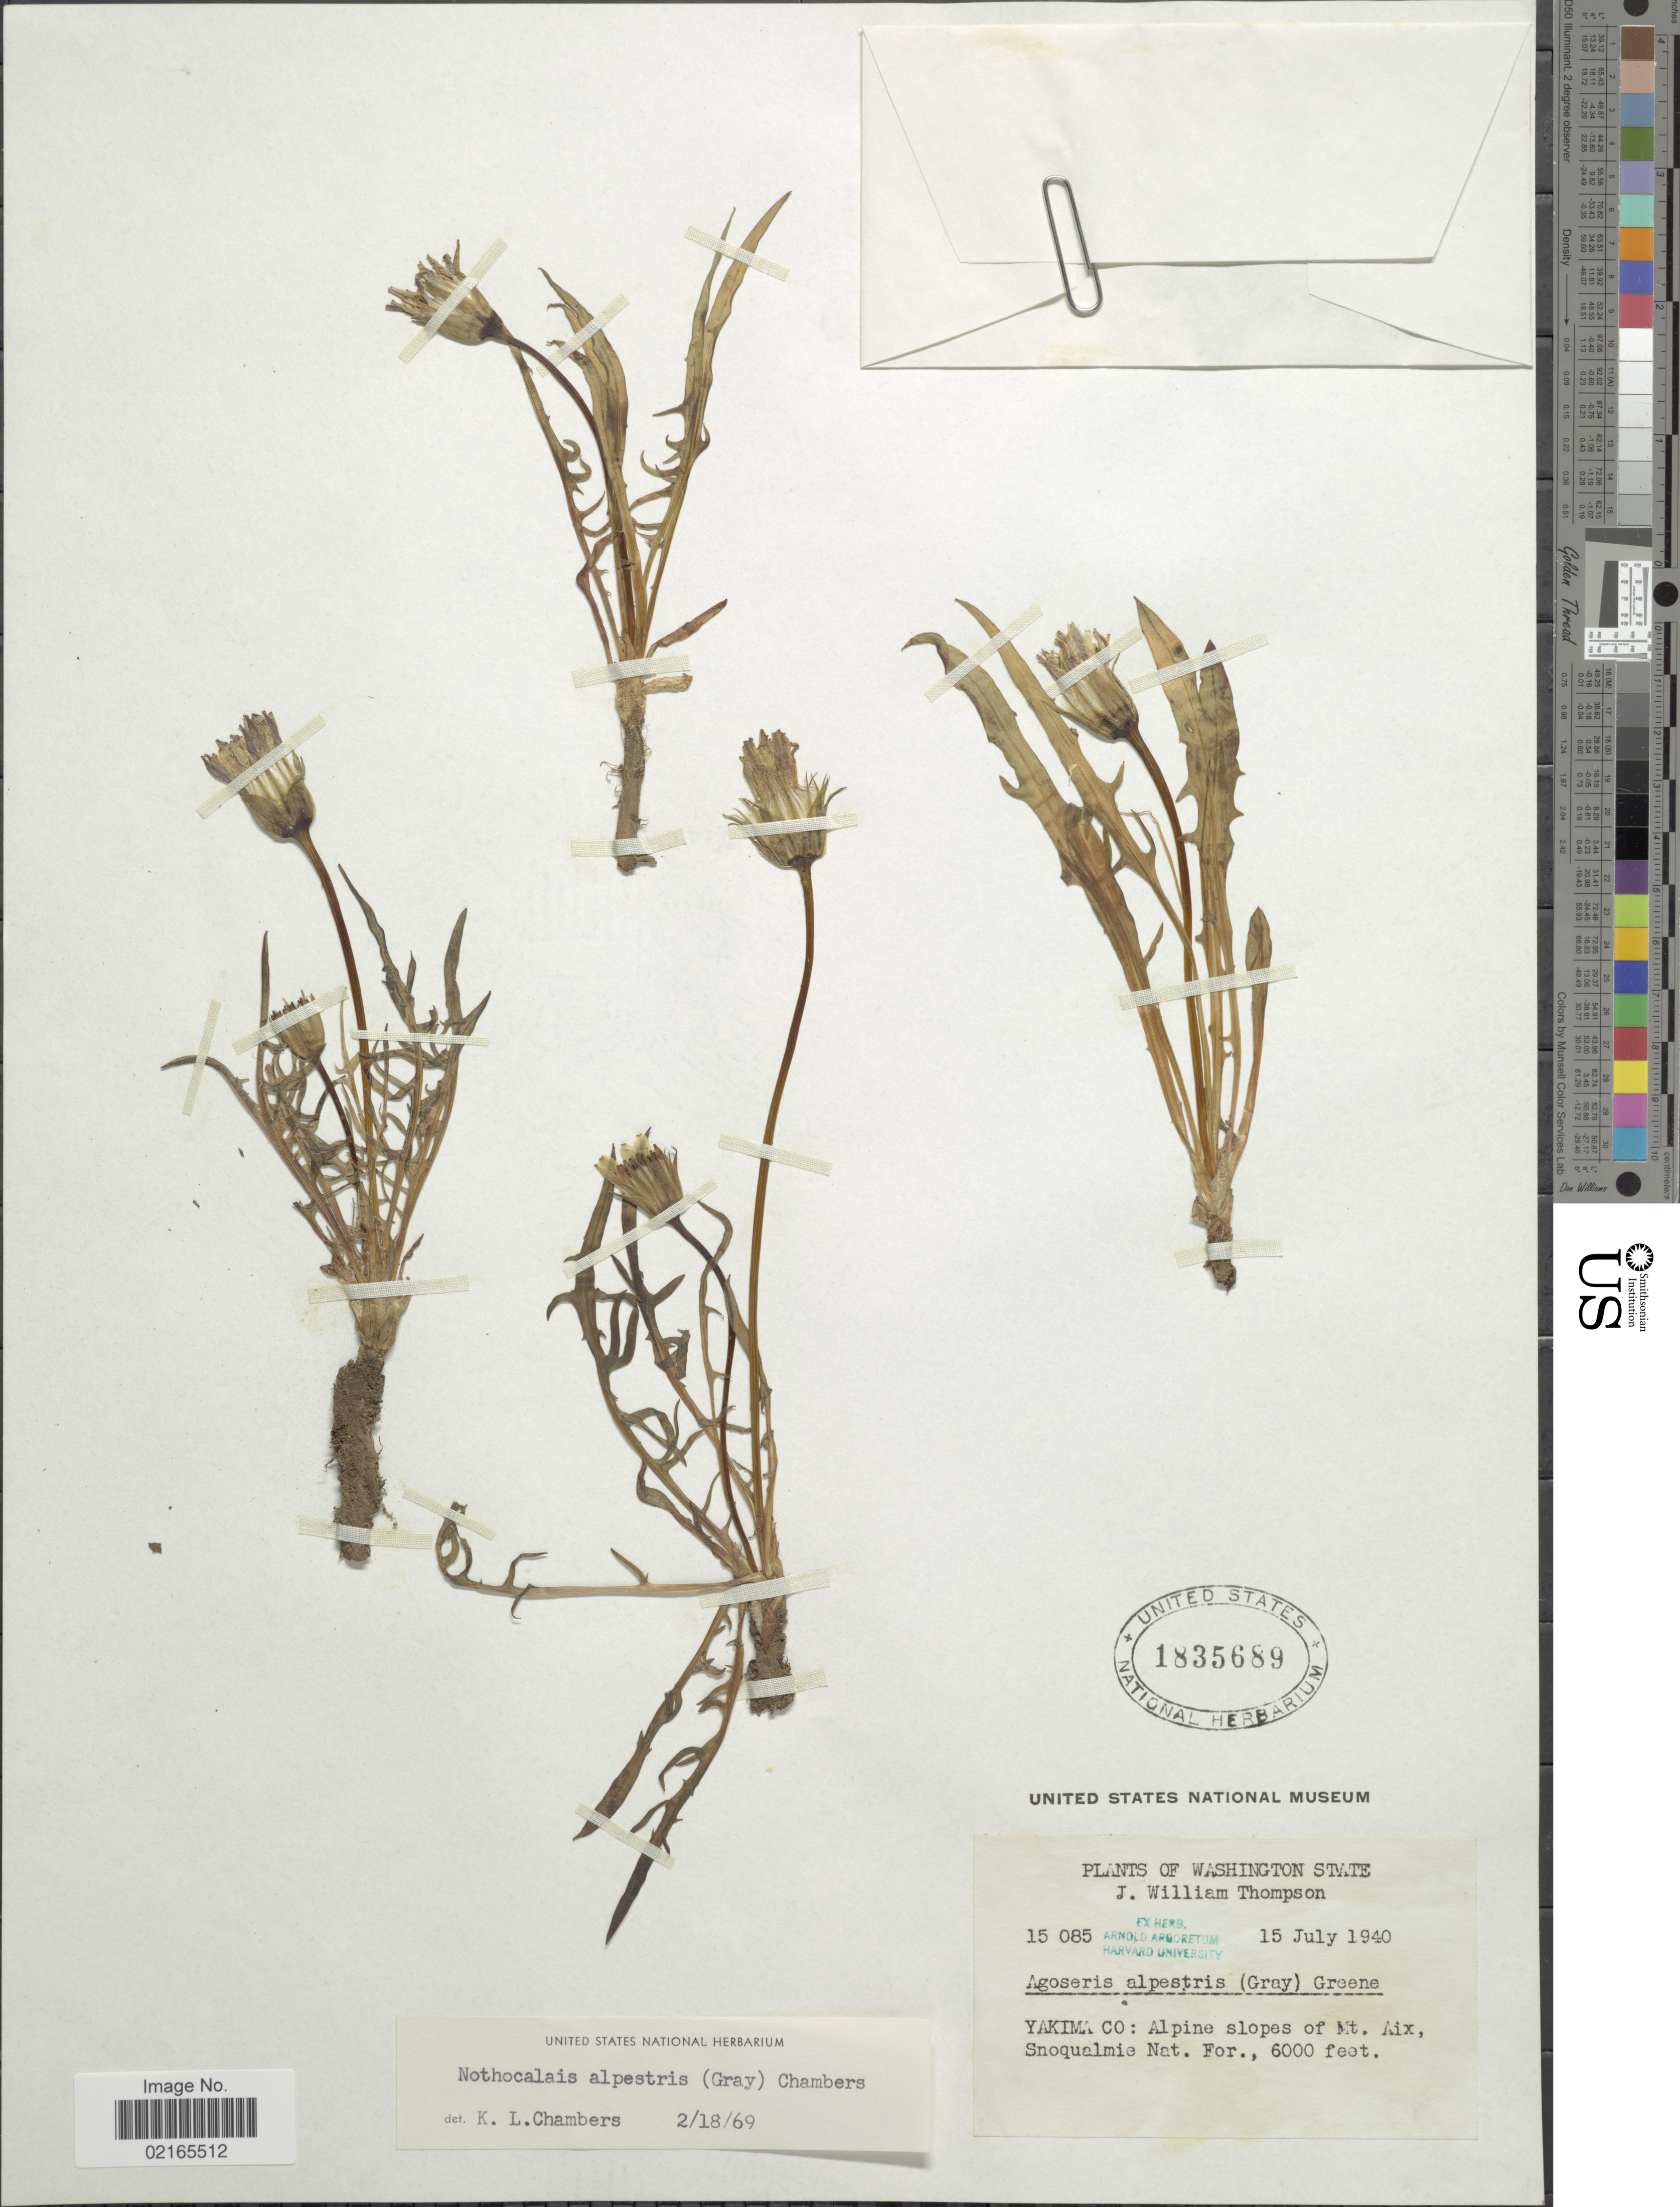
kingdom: Plantae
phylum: Tracheophyta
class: Magnoliopsida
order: Asterales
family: Asteraceae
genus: Nothocalais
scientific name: Nothocalais alpestris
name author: (A. Gray) K.L. Chambers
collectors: J. W. Thompson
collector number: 15085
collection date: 1940-07-15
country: United States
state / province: Washington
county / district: Yakima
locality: Yakima Co.: Alpine slopes of Mt. Aix, Snoqualmie Nat. For.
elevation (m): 1829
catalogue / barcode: US 1835689